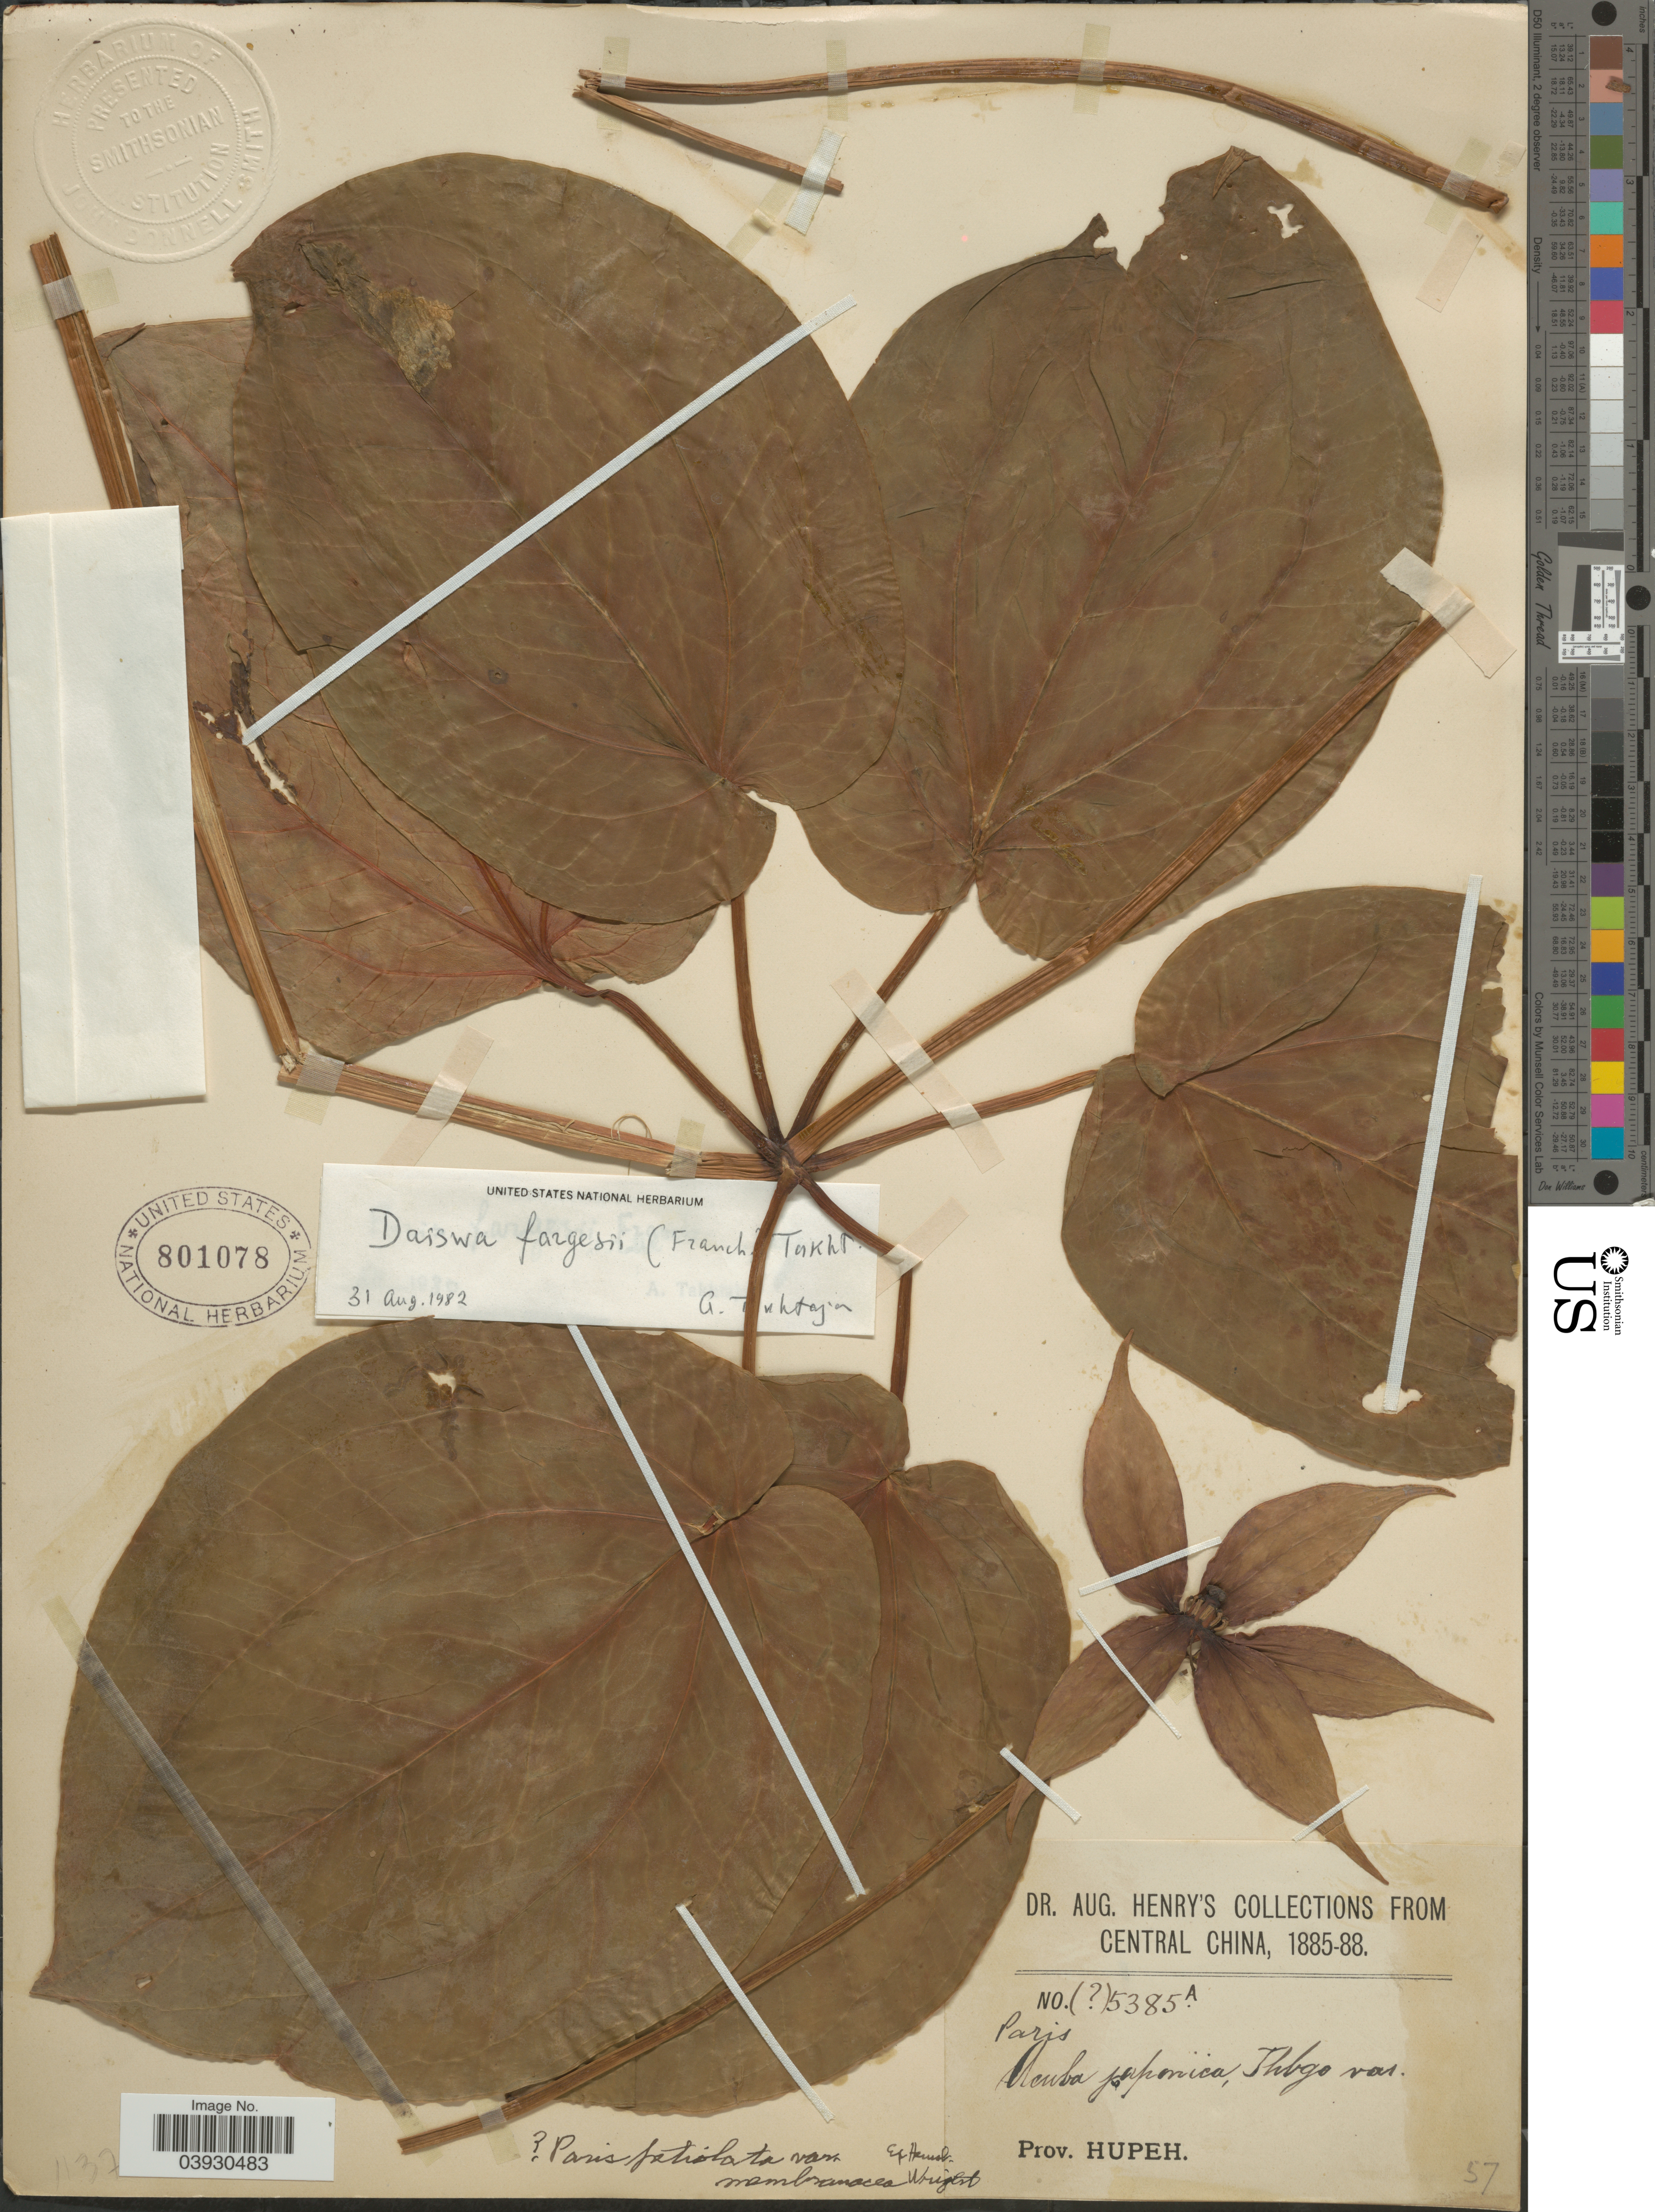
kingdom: Plantae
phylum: Tracheophyta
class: Liliopsida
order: Liliales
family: Melanthiaceae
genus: Paris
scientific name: Paris fargesii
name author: Franch.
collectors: A. Henry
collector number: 5385 A (?)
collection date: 1885/1888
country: China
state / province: Hubei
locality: Central China. Prov. Hupeh.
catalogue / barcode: US 801078